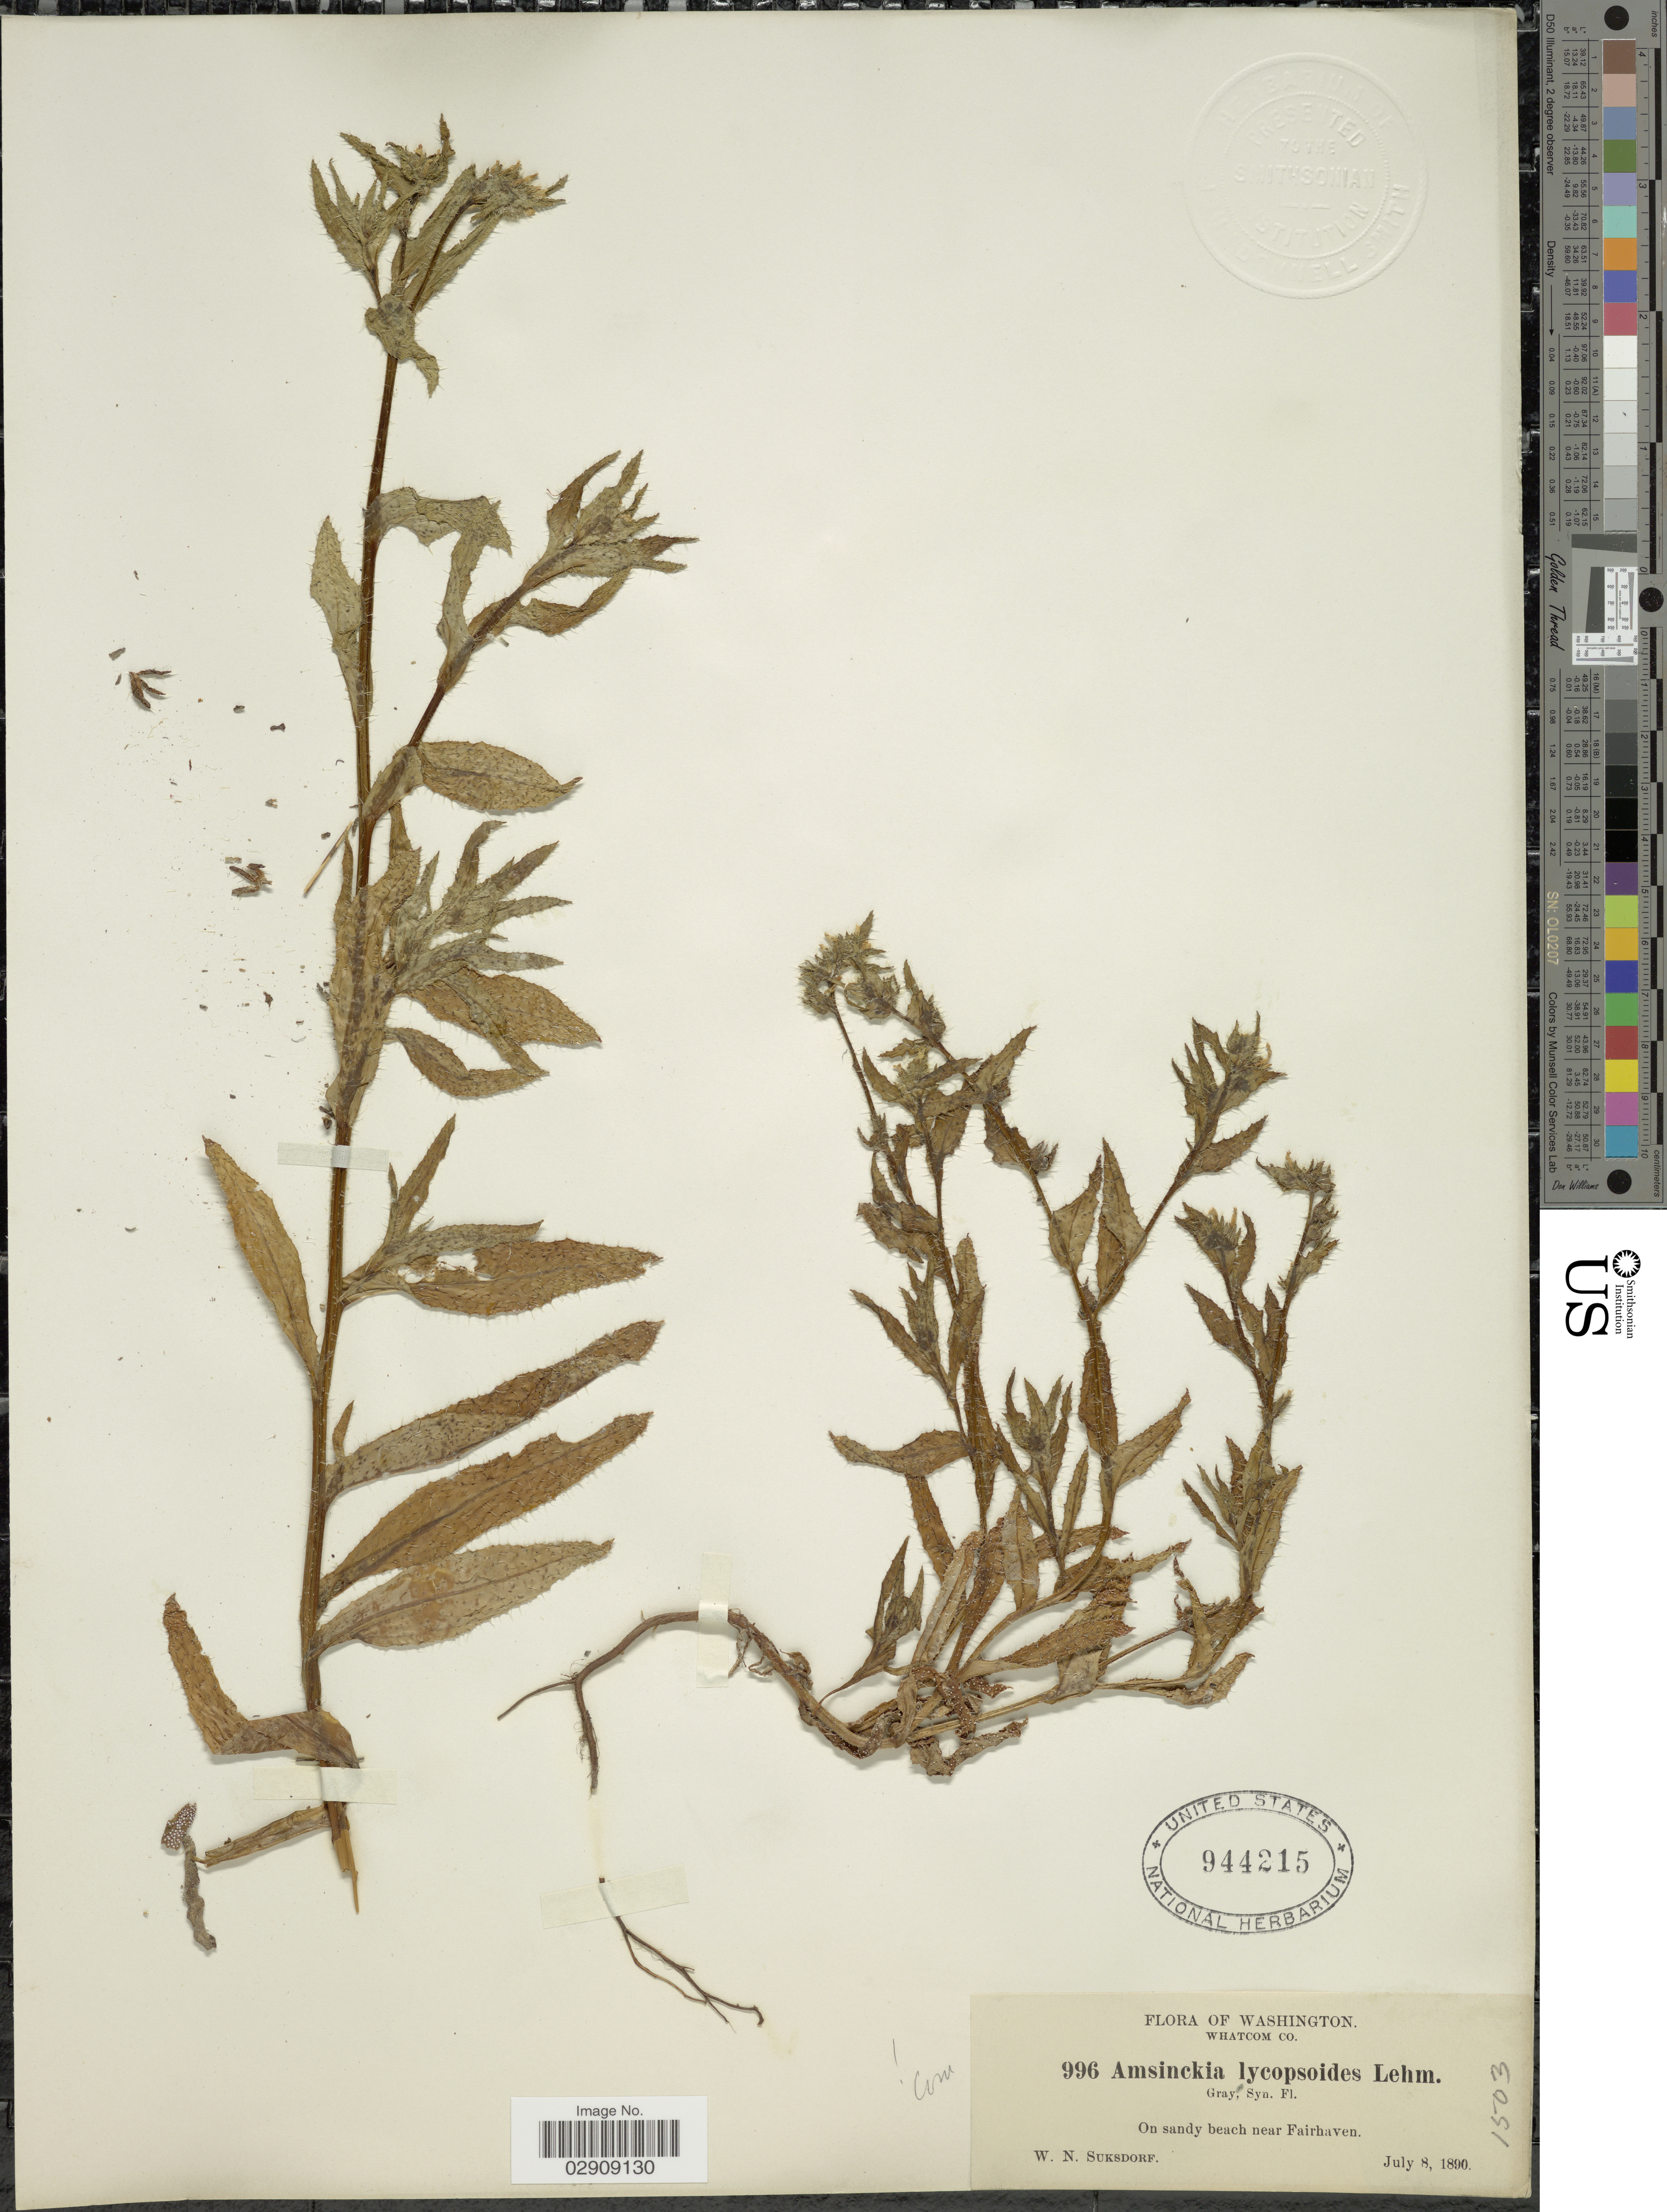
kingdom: Plantae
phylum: Tracheophyta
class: Magnoliopsida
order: Boraginales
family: Boraginaceae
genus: Amsinckia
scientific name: Amsinckia lycopsoides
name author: Lehm.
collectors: W. N. Suksdorf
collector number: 996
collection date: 1890-07-08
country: United States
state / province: Washington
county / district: Whatcom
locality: Whatcom Co. On sandy beach near Fairhaven.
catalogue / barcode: US 944215